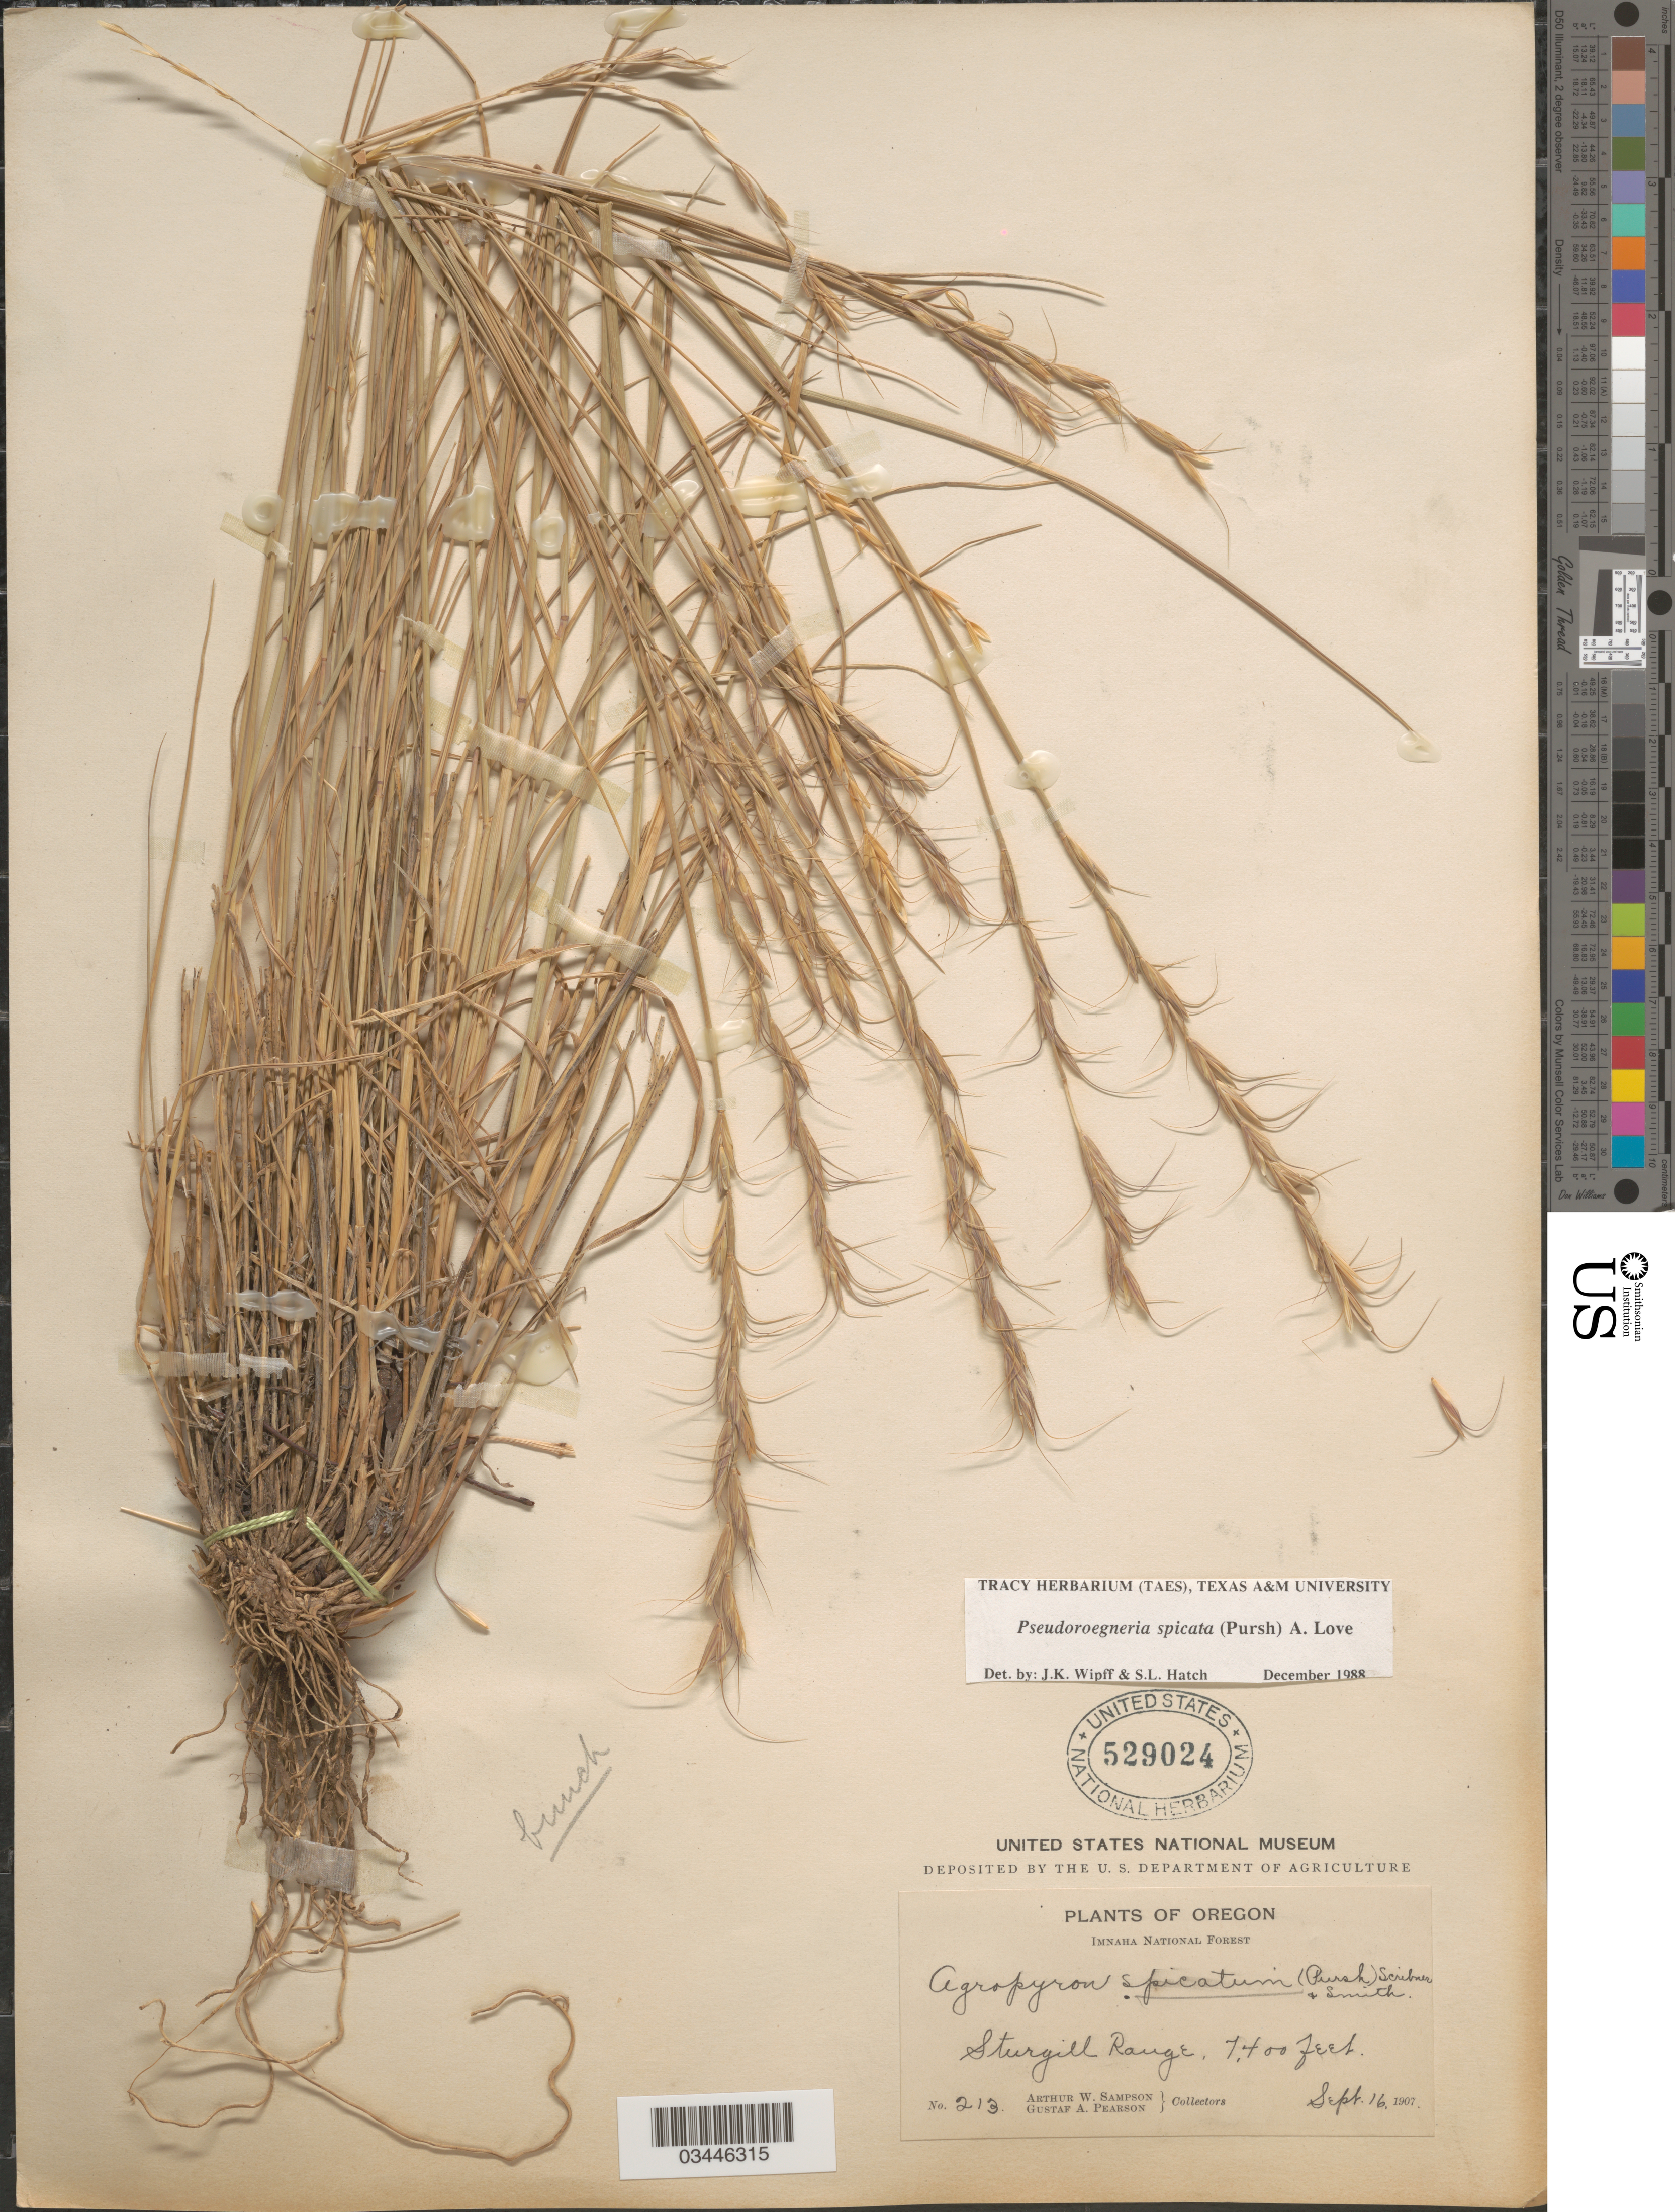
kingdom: Plantae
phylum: Tracheophyta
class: Liliopsida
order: Poales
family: Poaceae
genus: Pseudoroegneria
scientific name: Pseudoroegneria spicata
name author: (Pursh) Á. Löve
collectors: A. Sampson & G. Pearson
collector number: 213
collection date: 1907-09-16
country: United States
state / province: Oregon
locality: Imnaha National Forest. Sturgill Range.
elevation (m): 2256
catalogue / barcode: US 529024